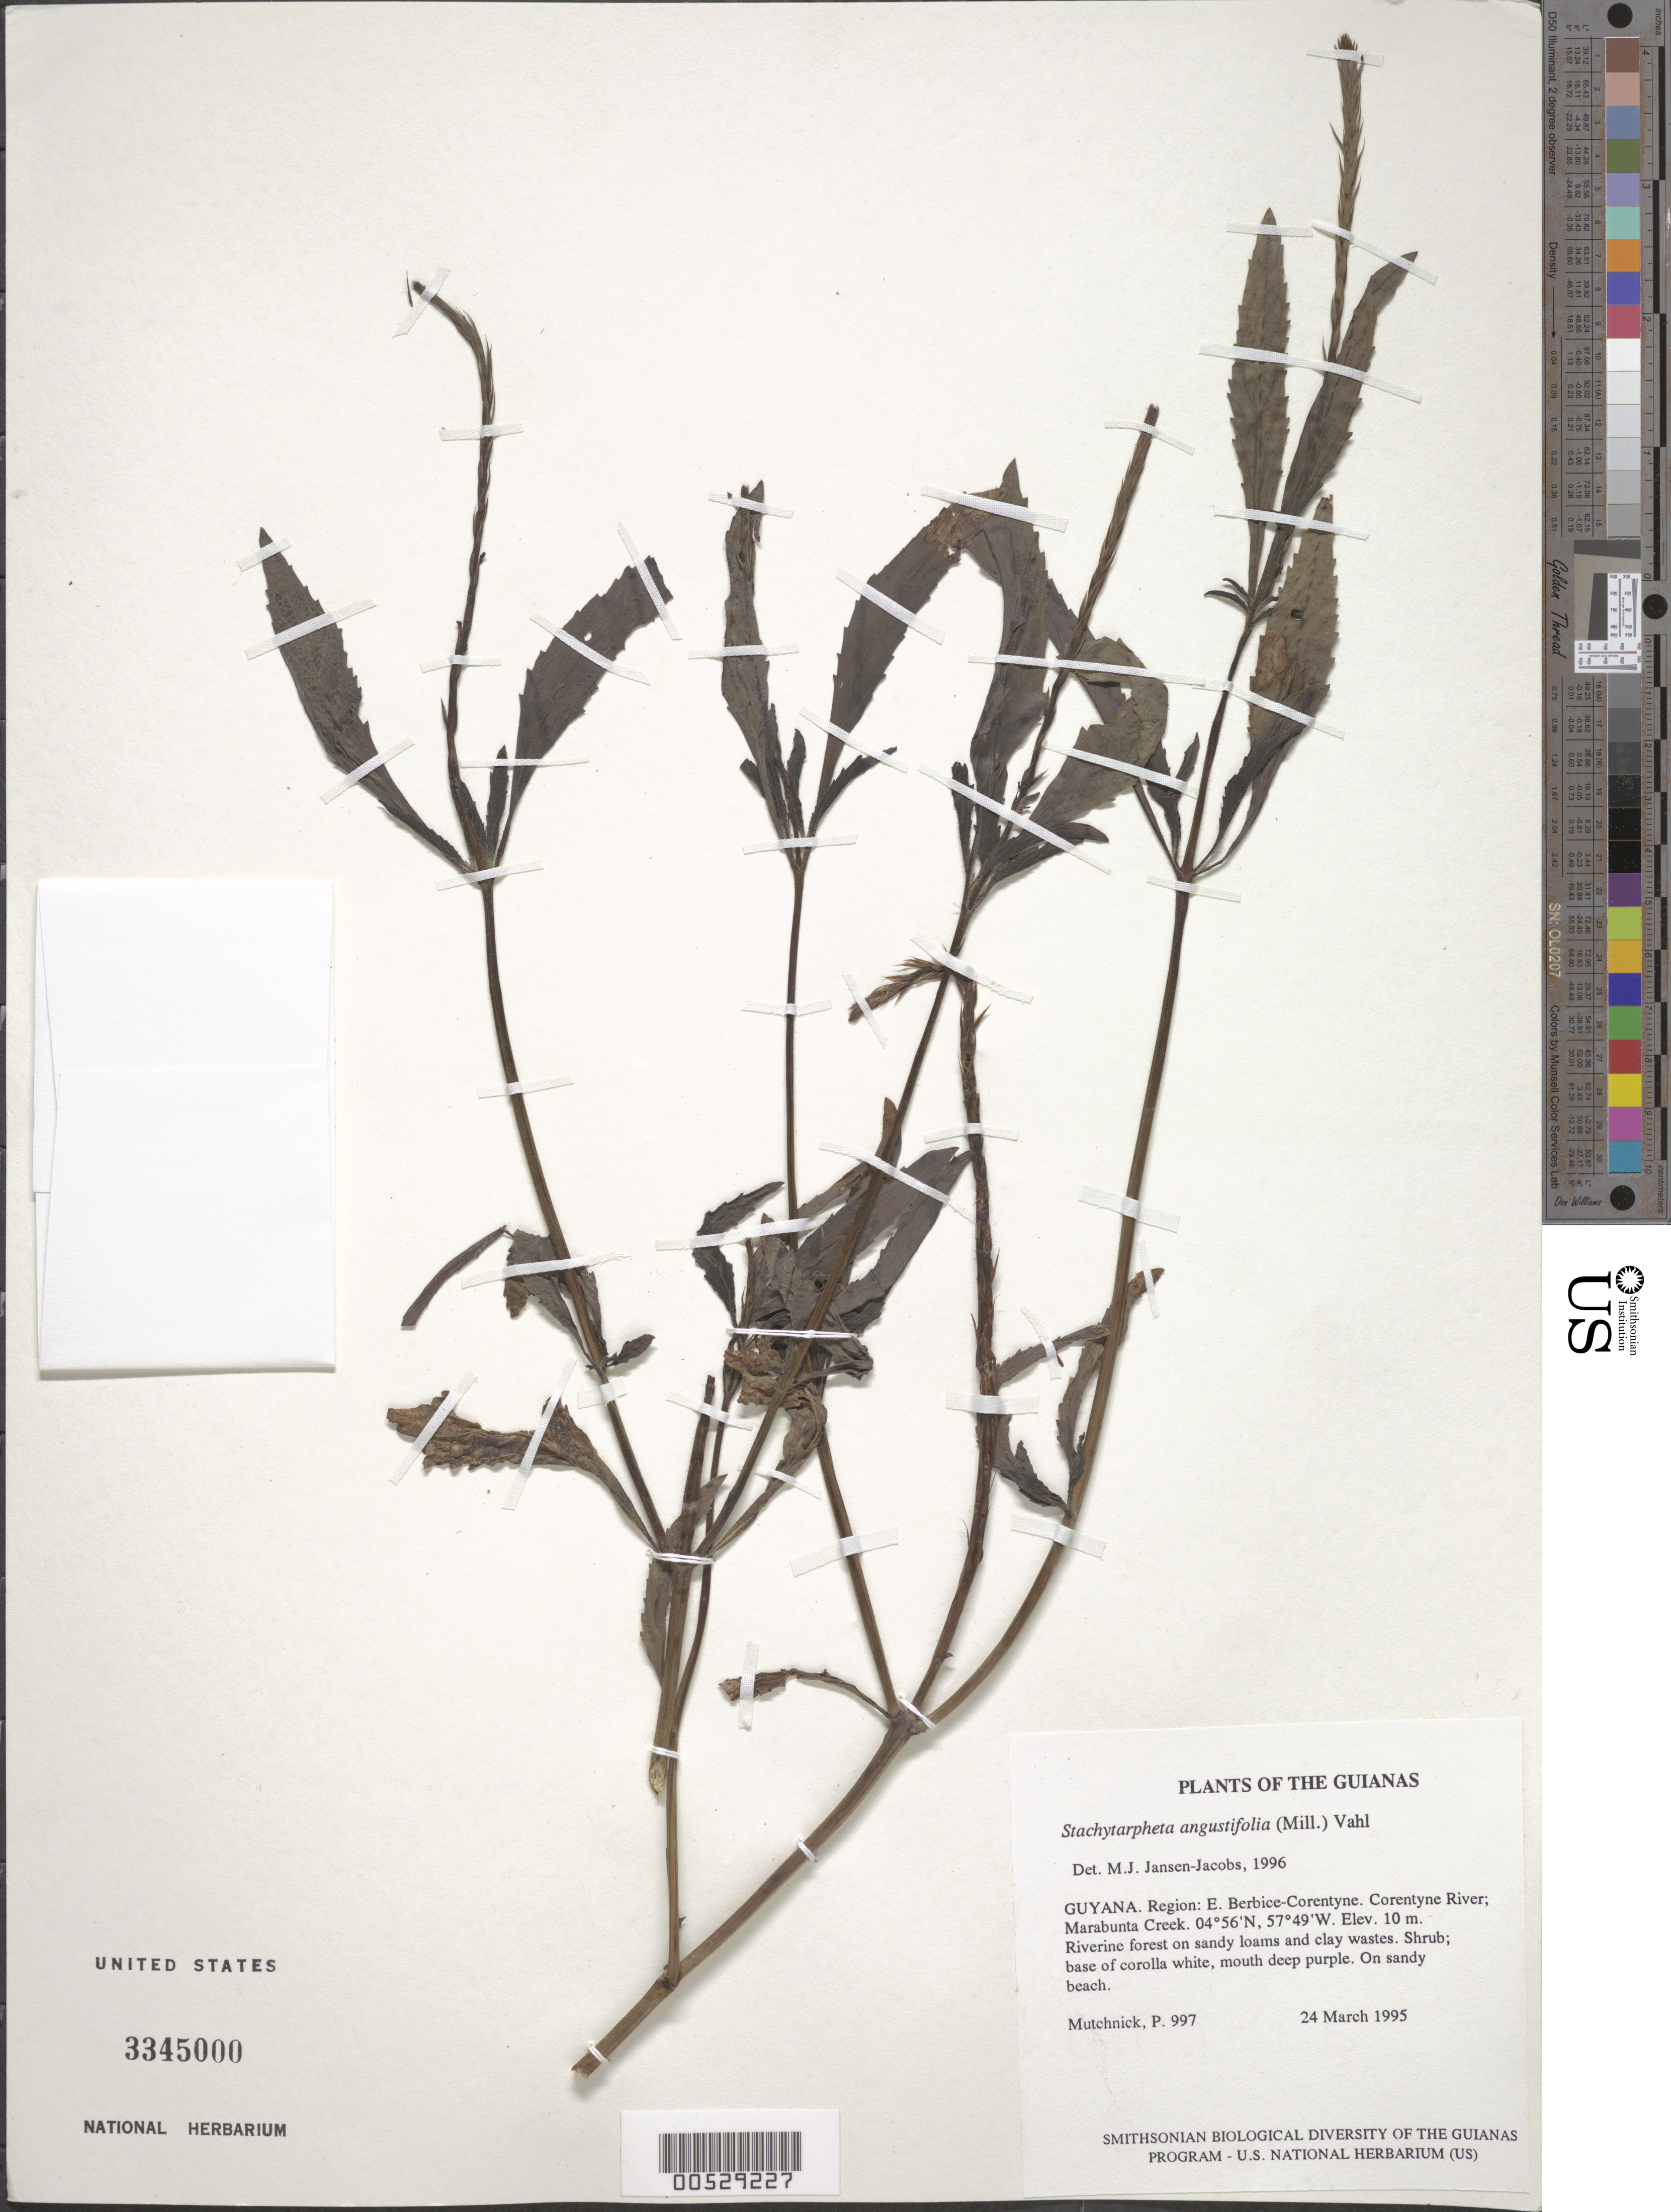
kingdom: Plantae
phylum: Tracheophyta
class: Magnoliopsida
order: Lamiales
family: Verbenaceae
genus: Stachytarpheta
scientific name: Stachytarpheta angustifolia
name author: (Mill.) Vahl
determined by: Jansen-Jacobs, M. J., (U), Nationaal Herbarium Nederland, Utrecht University branch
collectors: P. Mutchnick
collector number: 997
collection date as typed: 24 March 1995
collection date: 1995-03-24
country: Guyana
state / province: E. Berbice-Corentyne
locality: Corentyne River; Marabunta Creek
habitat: Riverine forest on sandy loams and clay wastes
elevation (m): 10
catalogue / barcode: US 3345000